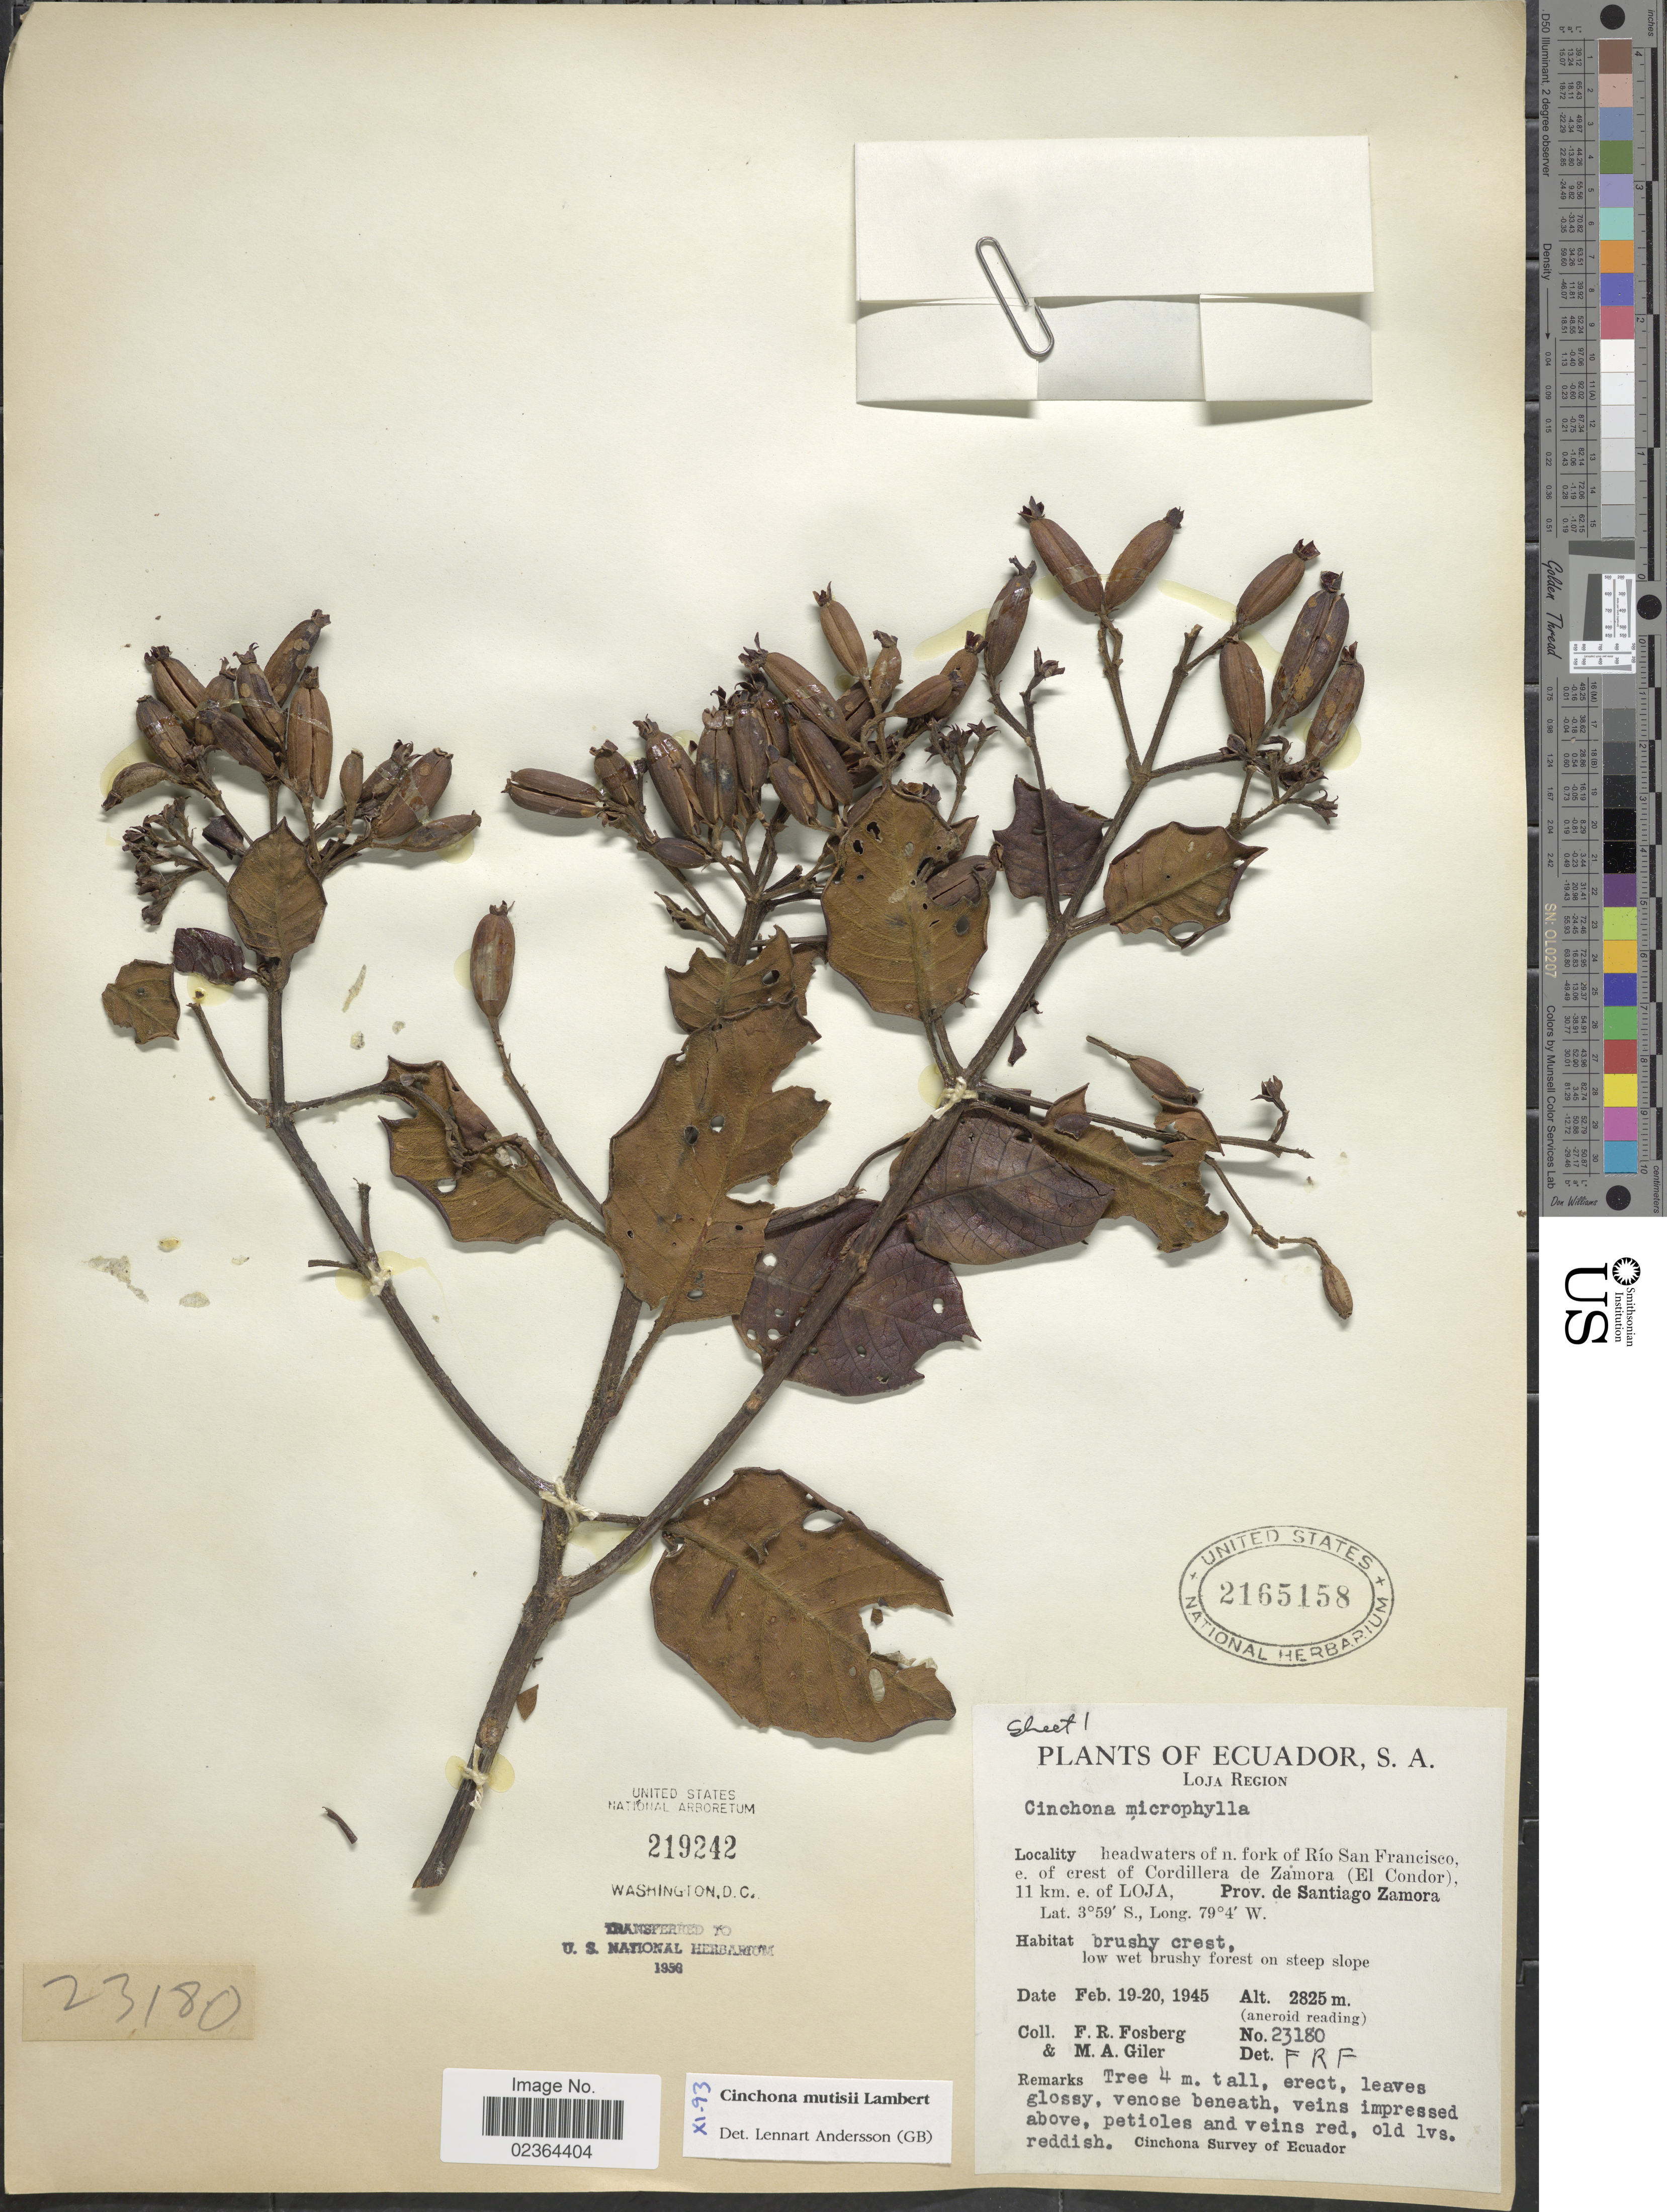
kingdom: Plantae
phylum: Tracheophyta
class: Magnoliopsida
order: Gentianales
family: Rubiaceae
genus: Cinchona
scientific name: Cinchona mutisii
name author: Lamb.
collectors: F. R. Fosberg & M. Giler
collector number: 23180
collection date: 1945-02-19/1945-02-20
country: Ecuador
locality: Loja Region, headwaters of n. fork of Rio San Francisco, e. of crest of Cordillera de Zamora (El Condor) 11 km. e. of Loja. Prov. de Santiago Zamora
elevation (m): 2825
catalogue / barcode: US 2165158